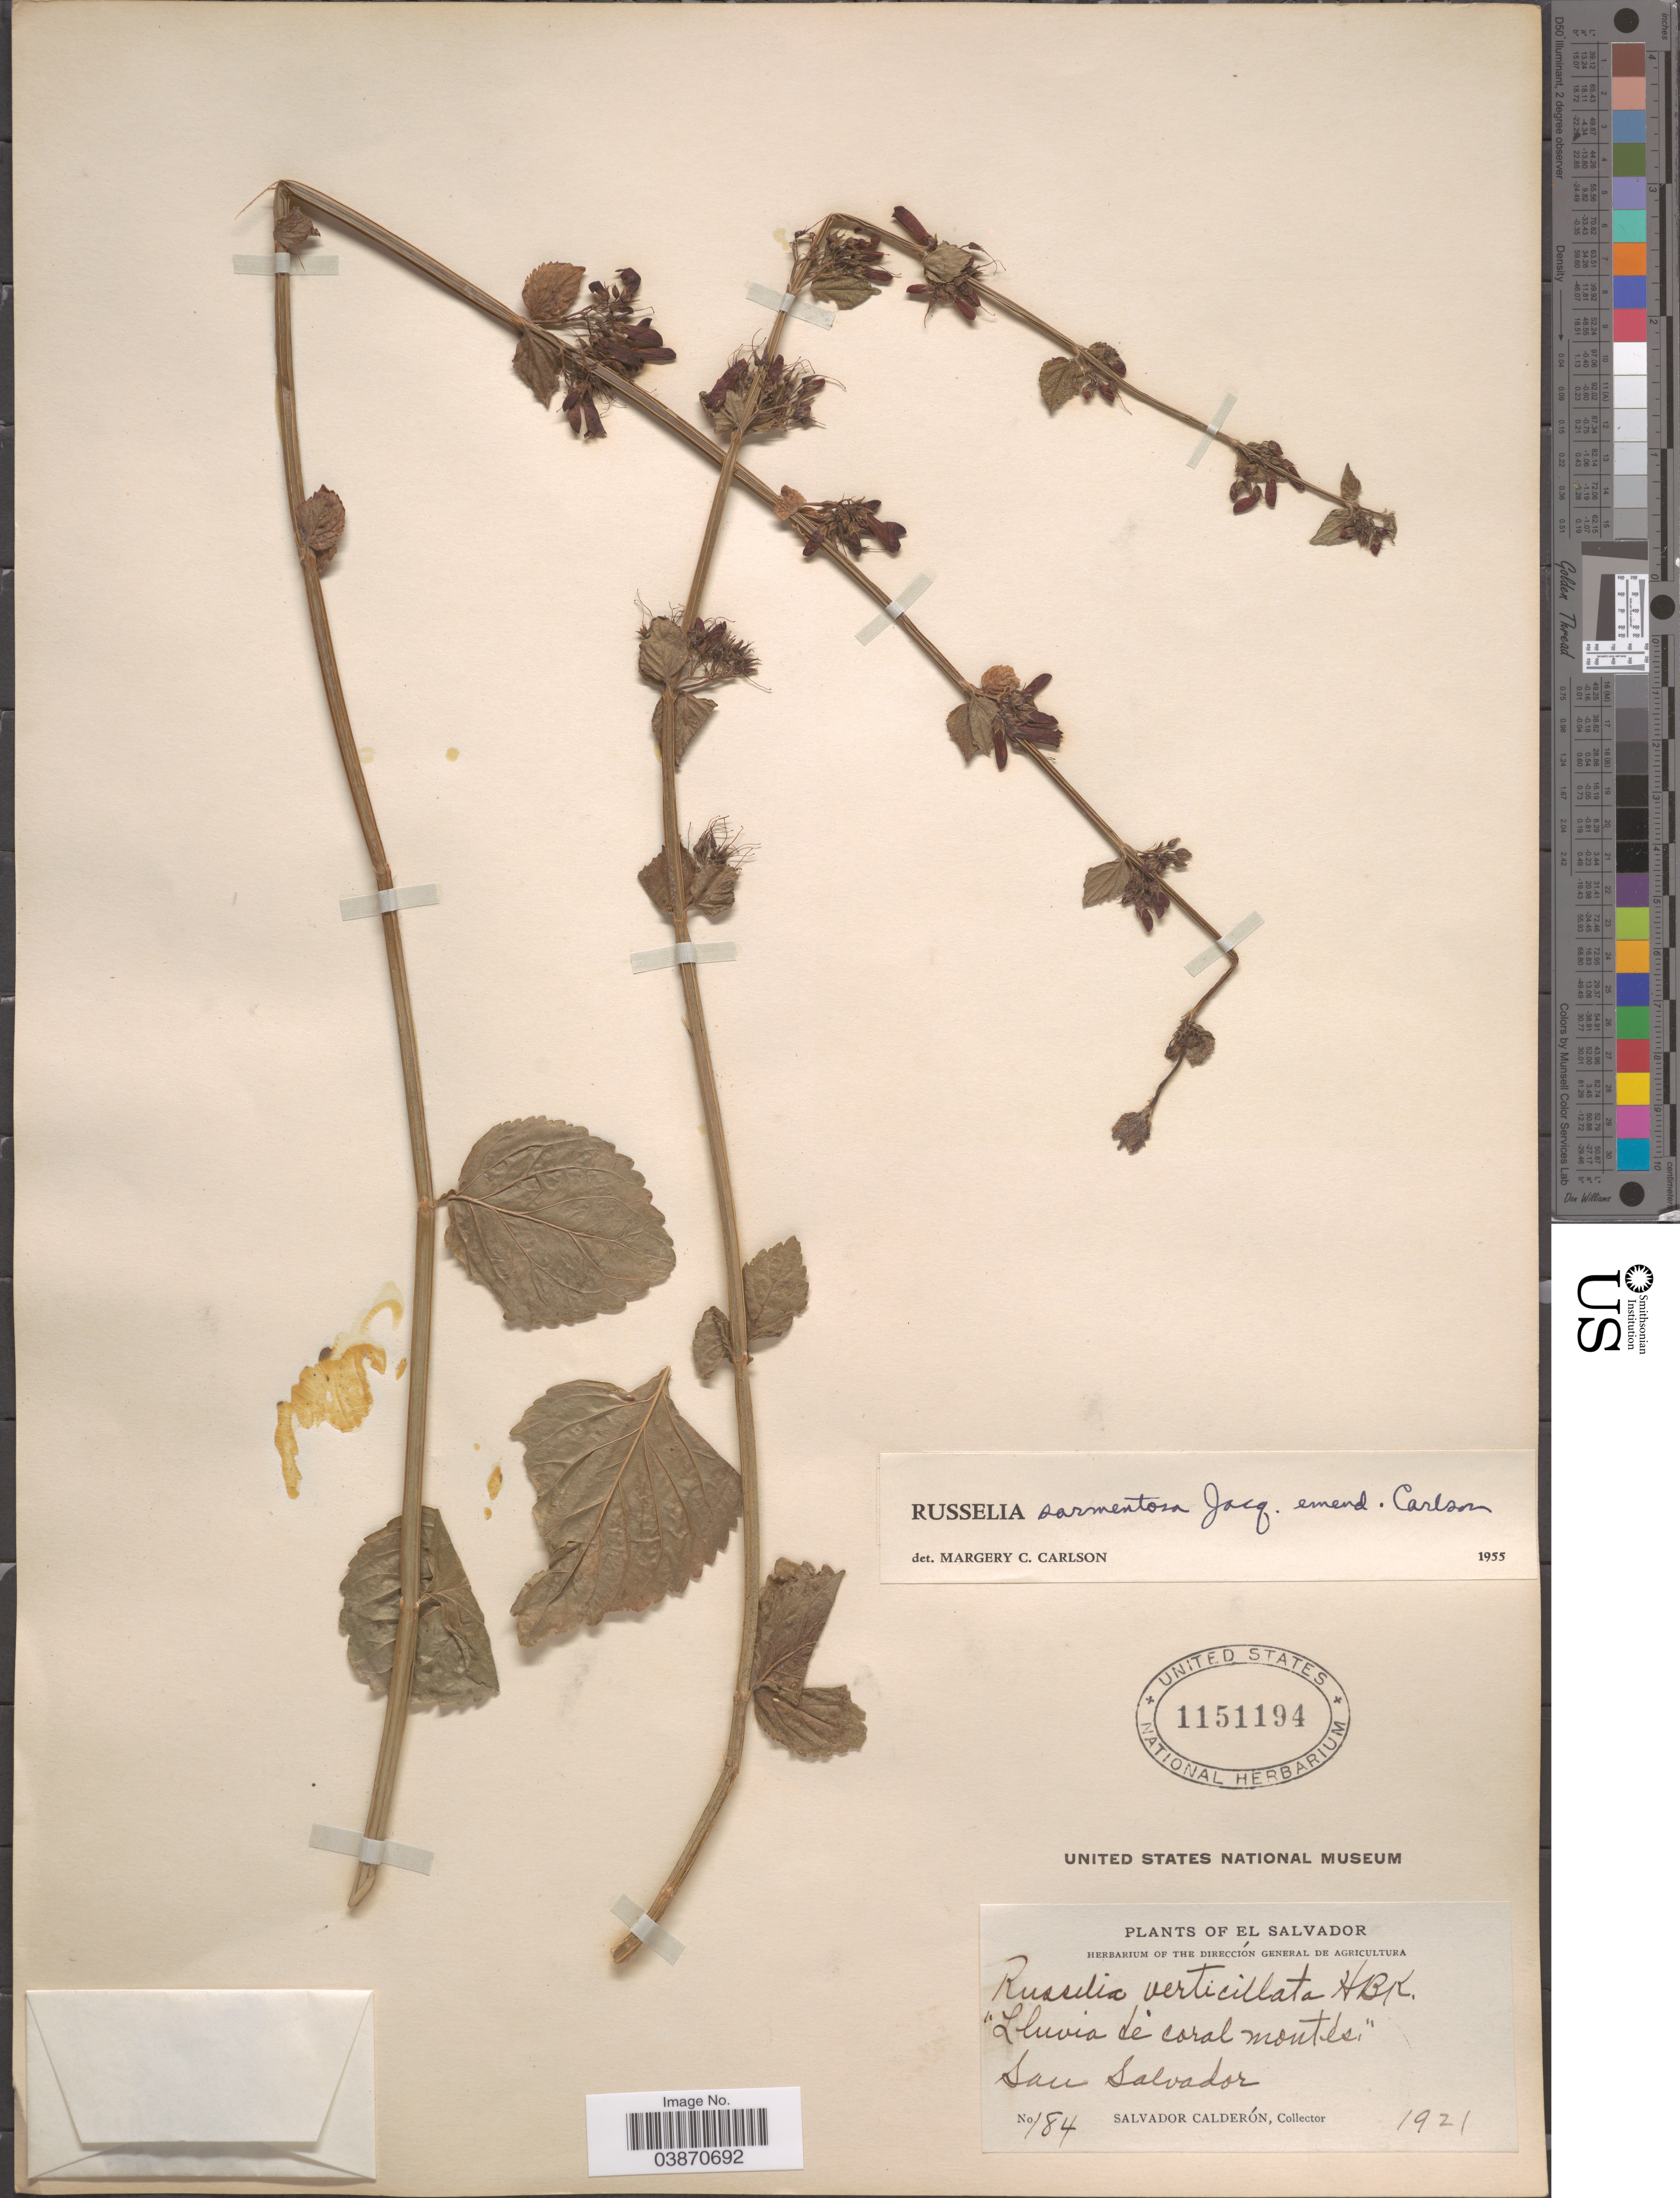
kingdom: Plantae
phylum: Tracheophyta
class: Magnoliopsida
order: Lamiales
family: Plantaginaceae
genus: Russelia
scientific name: Russelia sarmentosa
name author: Jacq.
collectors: S. Calderón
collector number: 184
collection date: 1921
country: El Salvador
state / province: San Salvador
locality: San Salvador.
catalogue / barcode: US 1151194